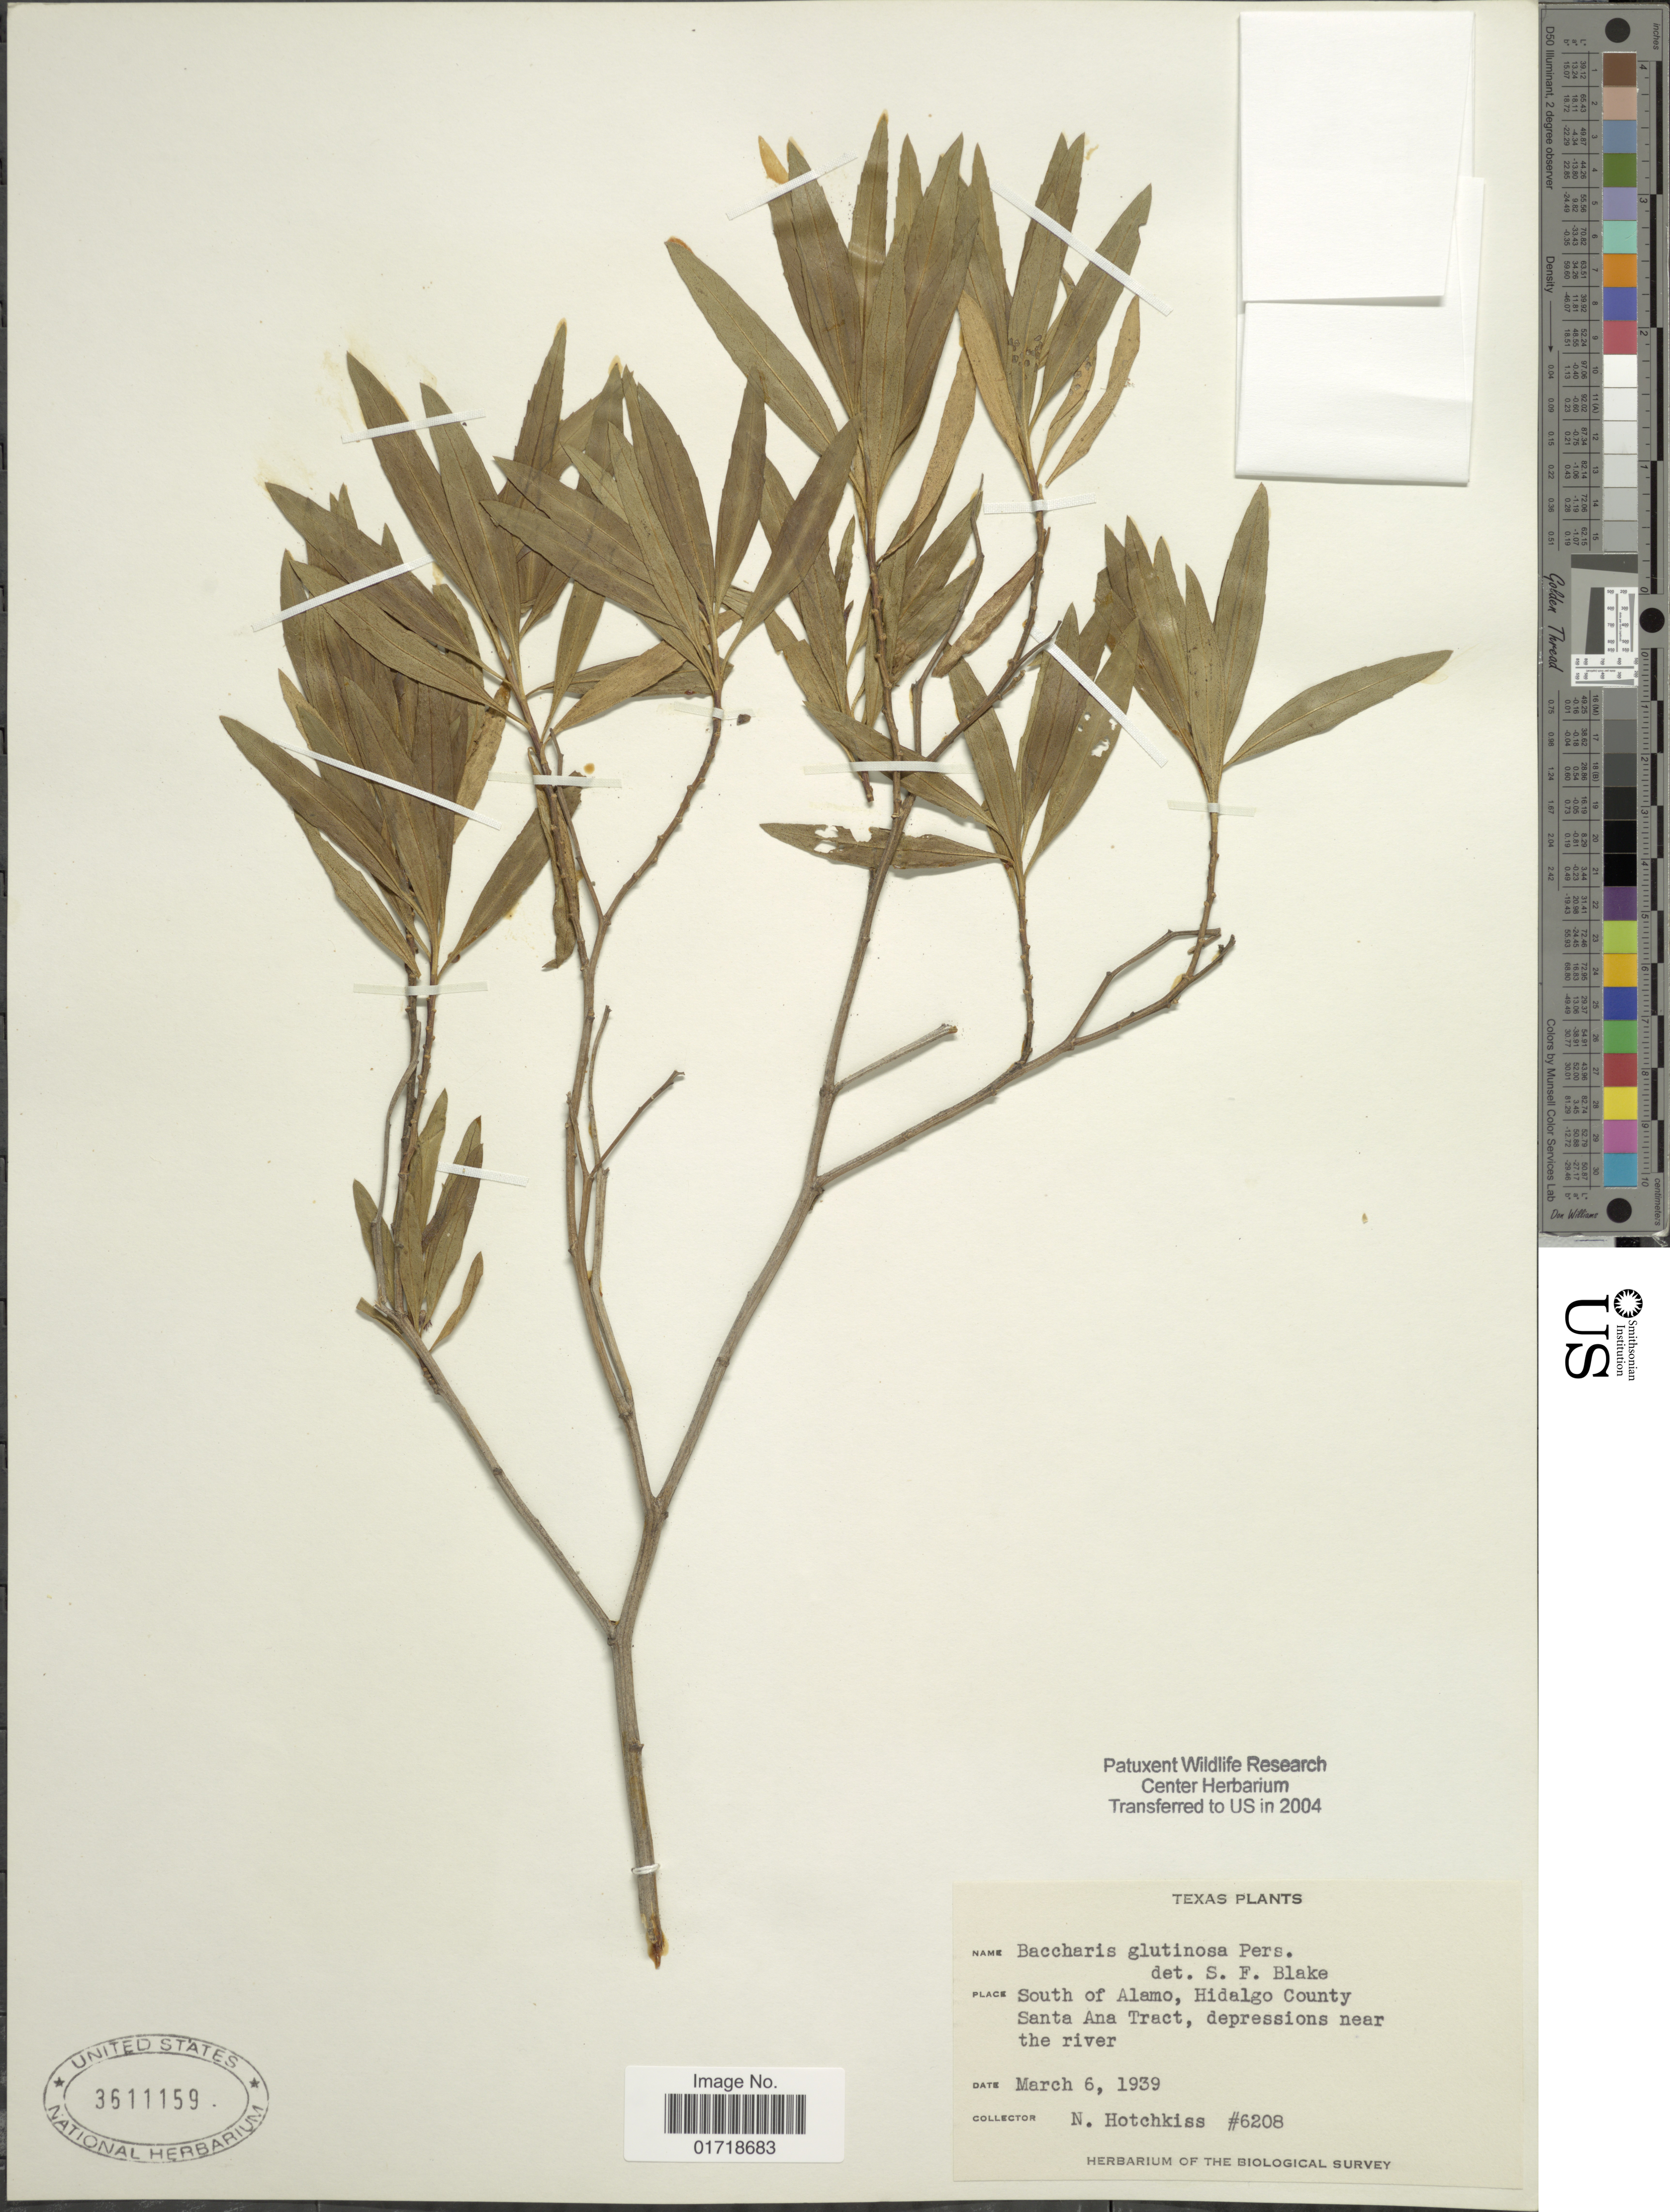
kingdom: Plantae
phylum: Tracheophyta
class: Magnoliopsida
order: Asterales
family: Asteraceae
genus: Baccharis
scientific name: Baccharis glutinosa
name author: Pers.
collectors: N. Hotchkiss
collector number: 6208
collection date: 1939-03-06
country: United States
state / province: Texas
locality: South of Alamo, Hidalgo County, Santa Ana Tract, depressions near the river.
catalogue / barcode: US 3611159